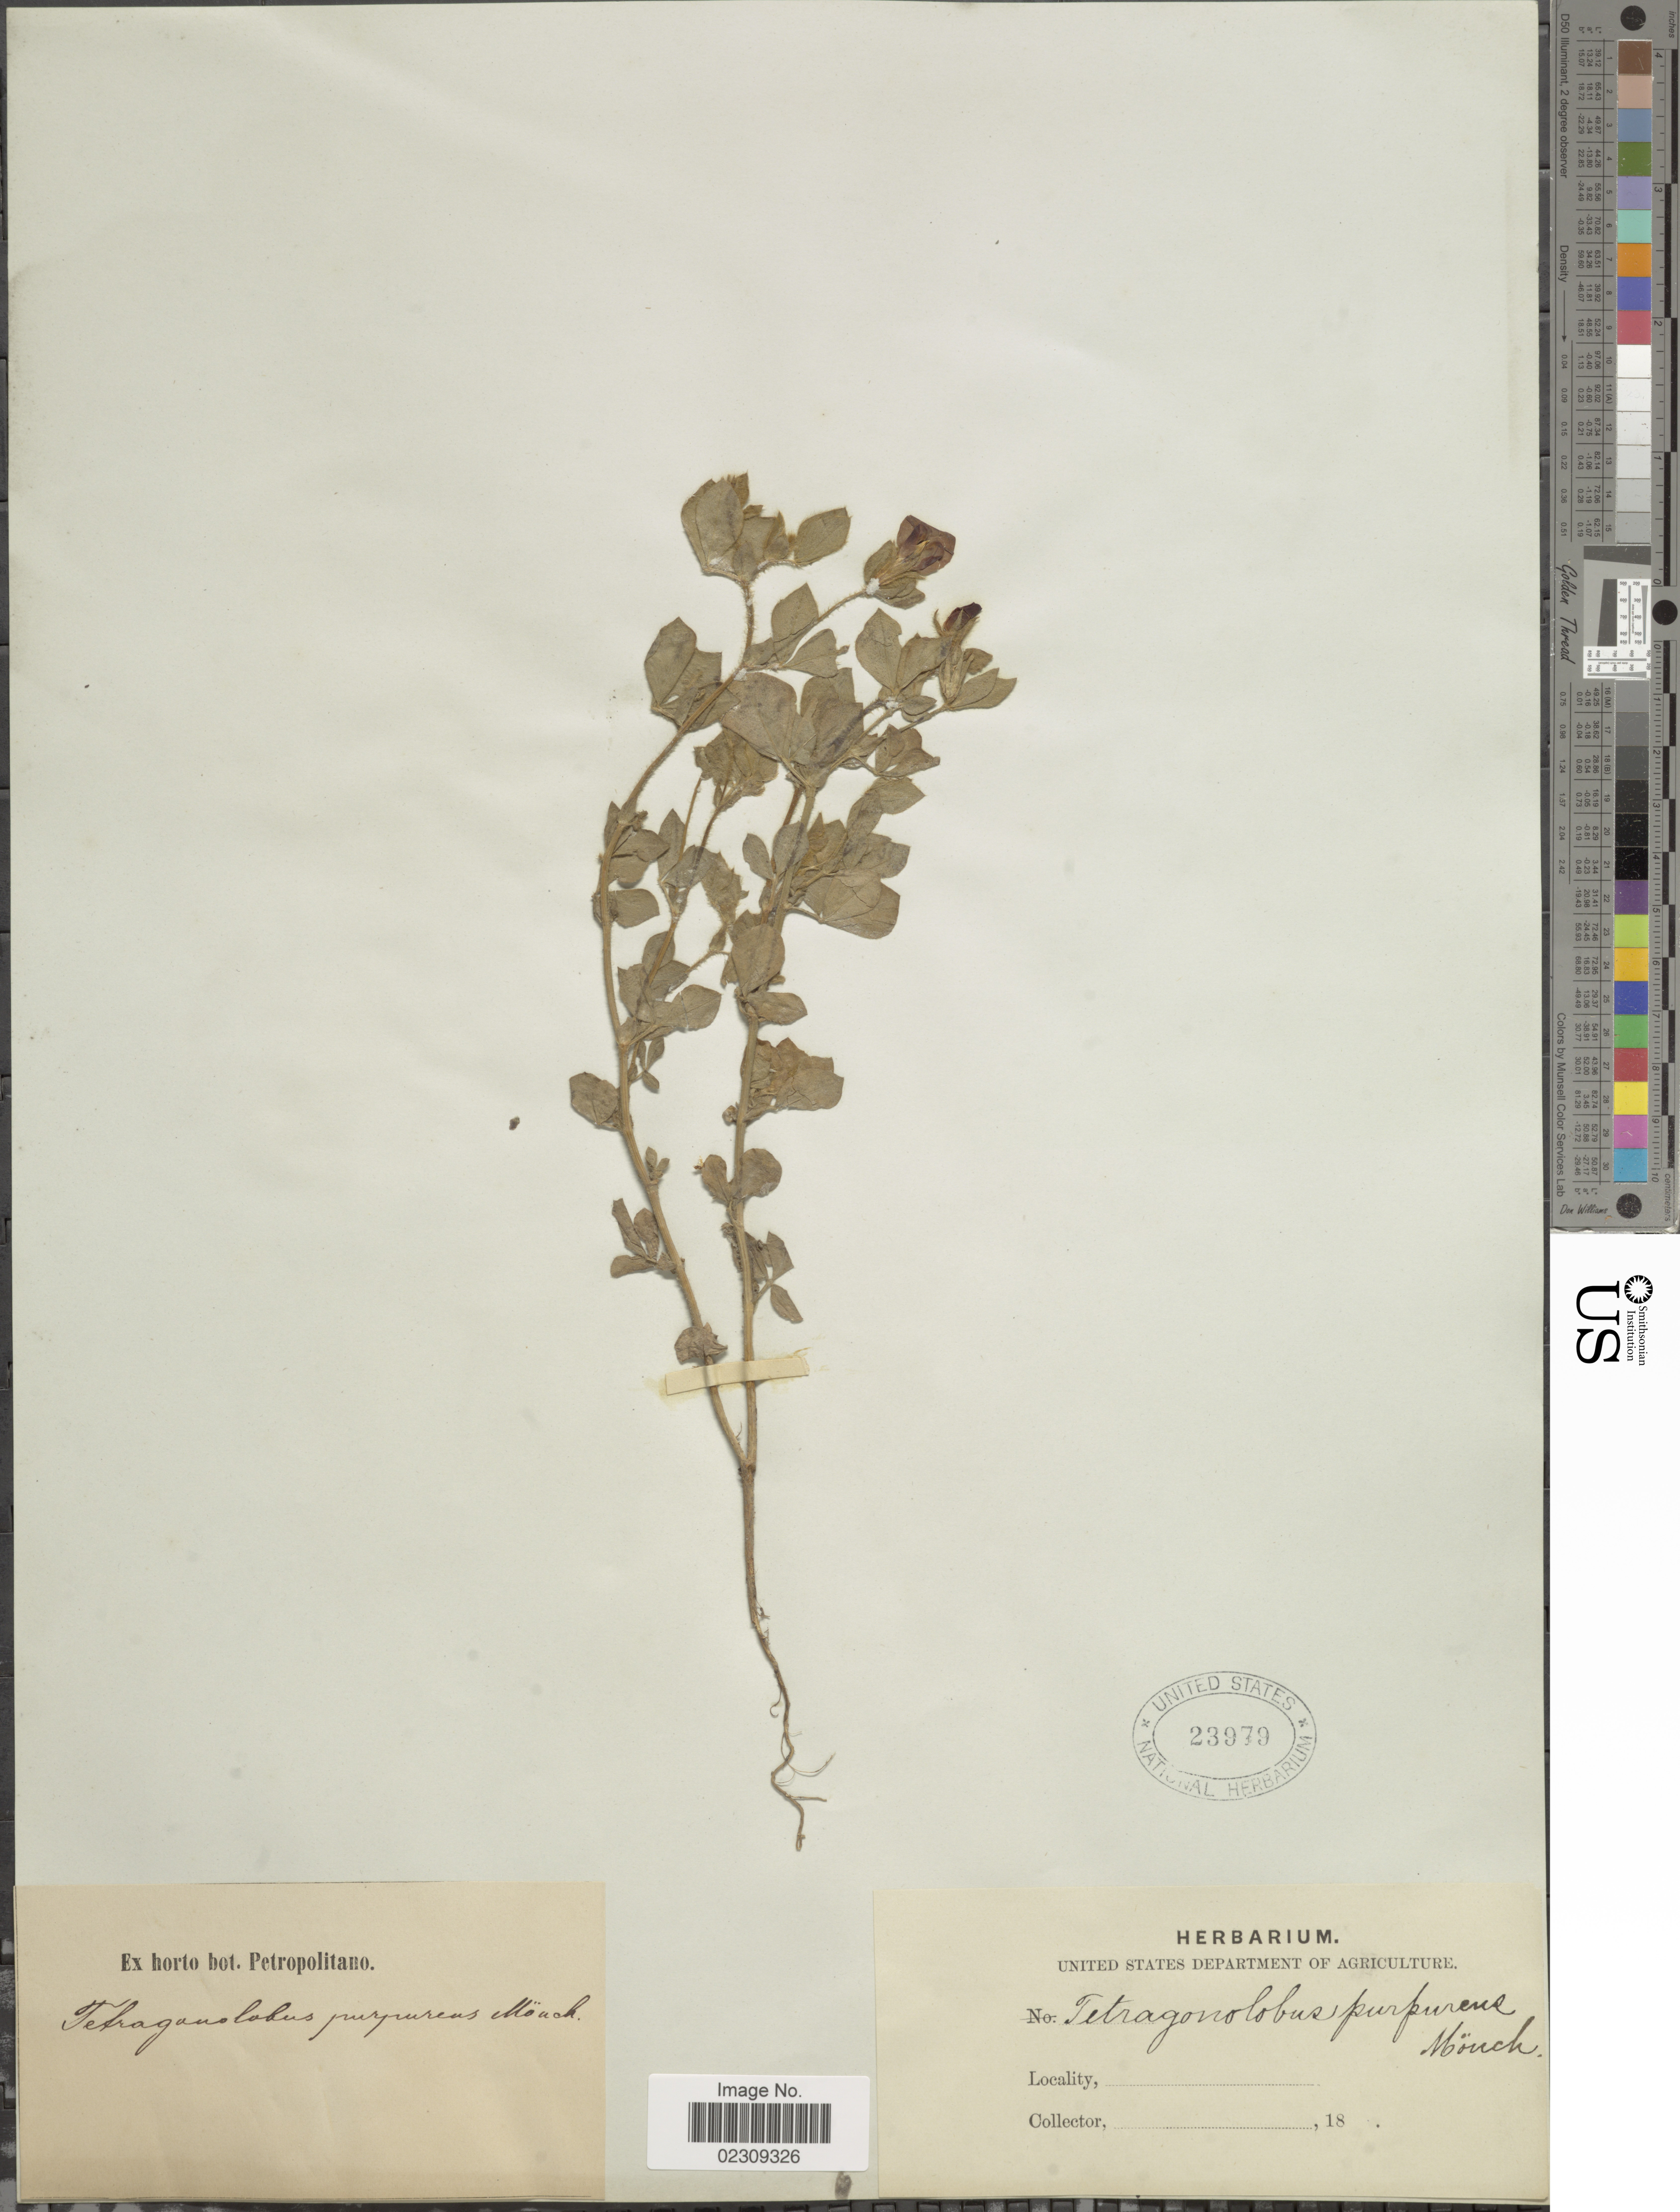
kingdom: Plantae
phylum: Tracheophyta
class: Magnoliopsida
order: Fabales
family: Fabaceae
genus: Tetragonolobus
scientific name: Tetragonolobus purpureus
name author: Moench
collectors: ex Horto Bot. Petropolitano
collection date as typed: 18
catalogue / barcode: US 23979